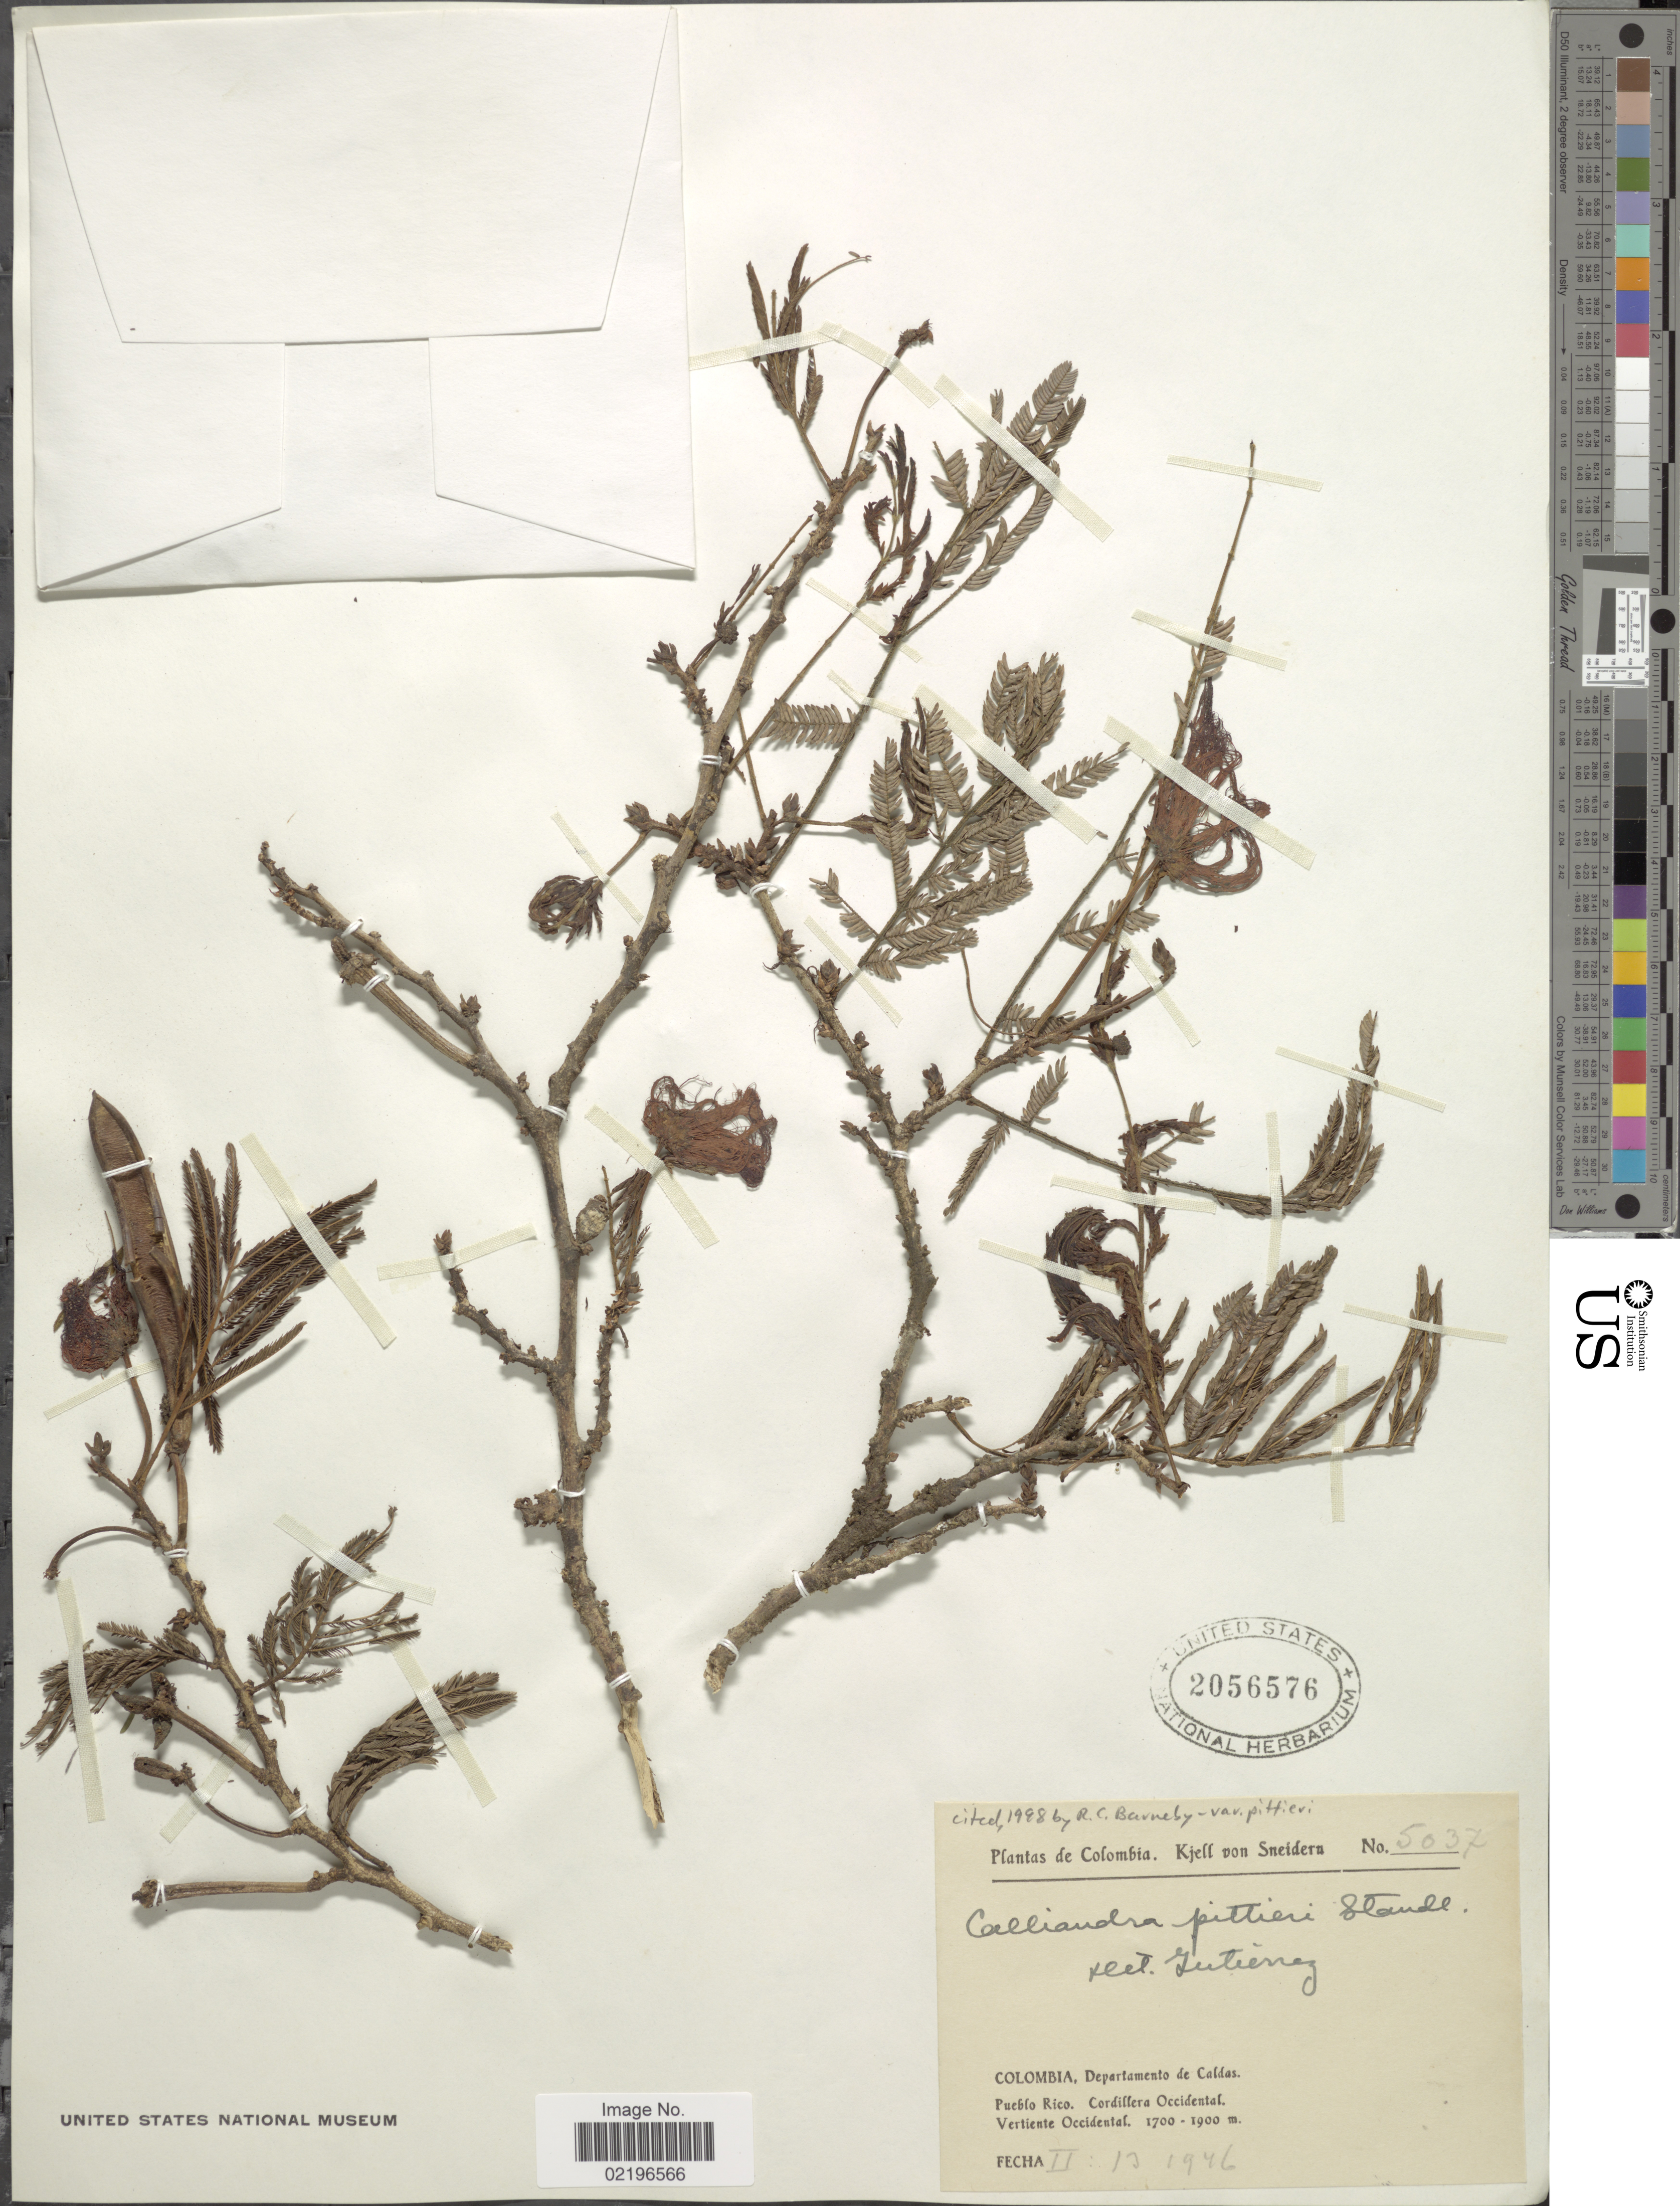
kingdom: Plantae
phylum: Tracheophyta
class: Magnoliopsida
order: Fabales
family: Fabaceae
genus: Calliandra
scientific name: Calliandra pittieri var. pittieri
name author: Standl.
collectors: K. von Sneidern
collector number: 5037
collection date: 1946-02-13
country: Colombia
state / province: Caldas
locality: Departamento de Caldas. Pueblo Rico. Cordillera Occidental. Vertiente Occidental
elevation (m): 1700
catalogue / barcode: US 2056576